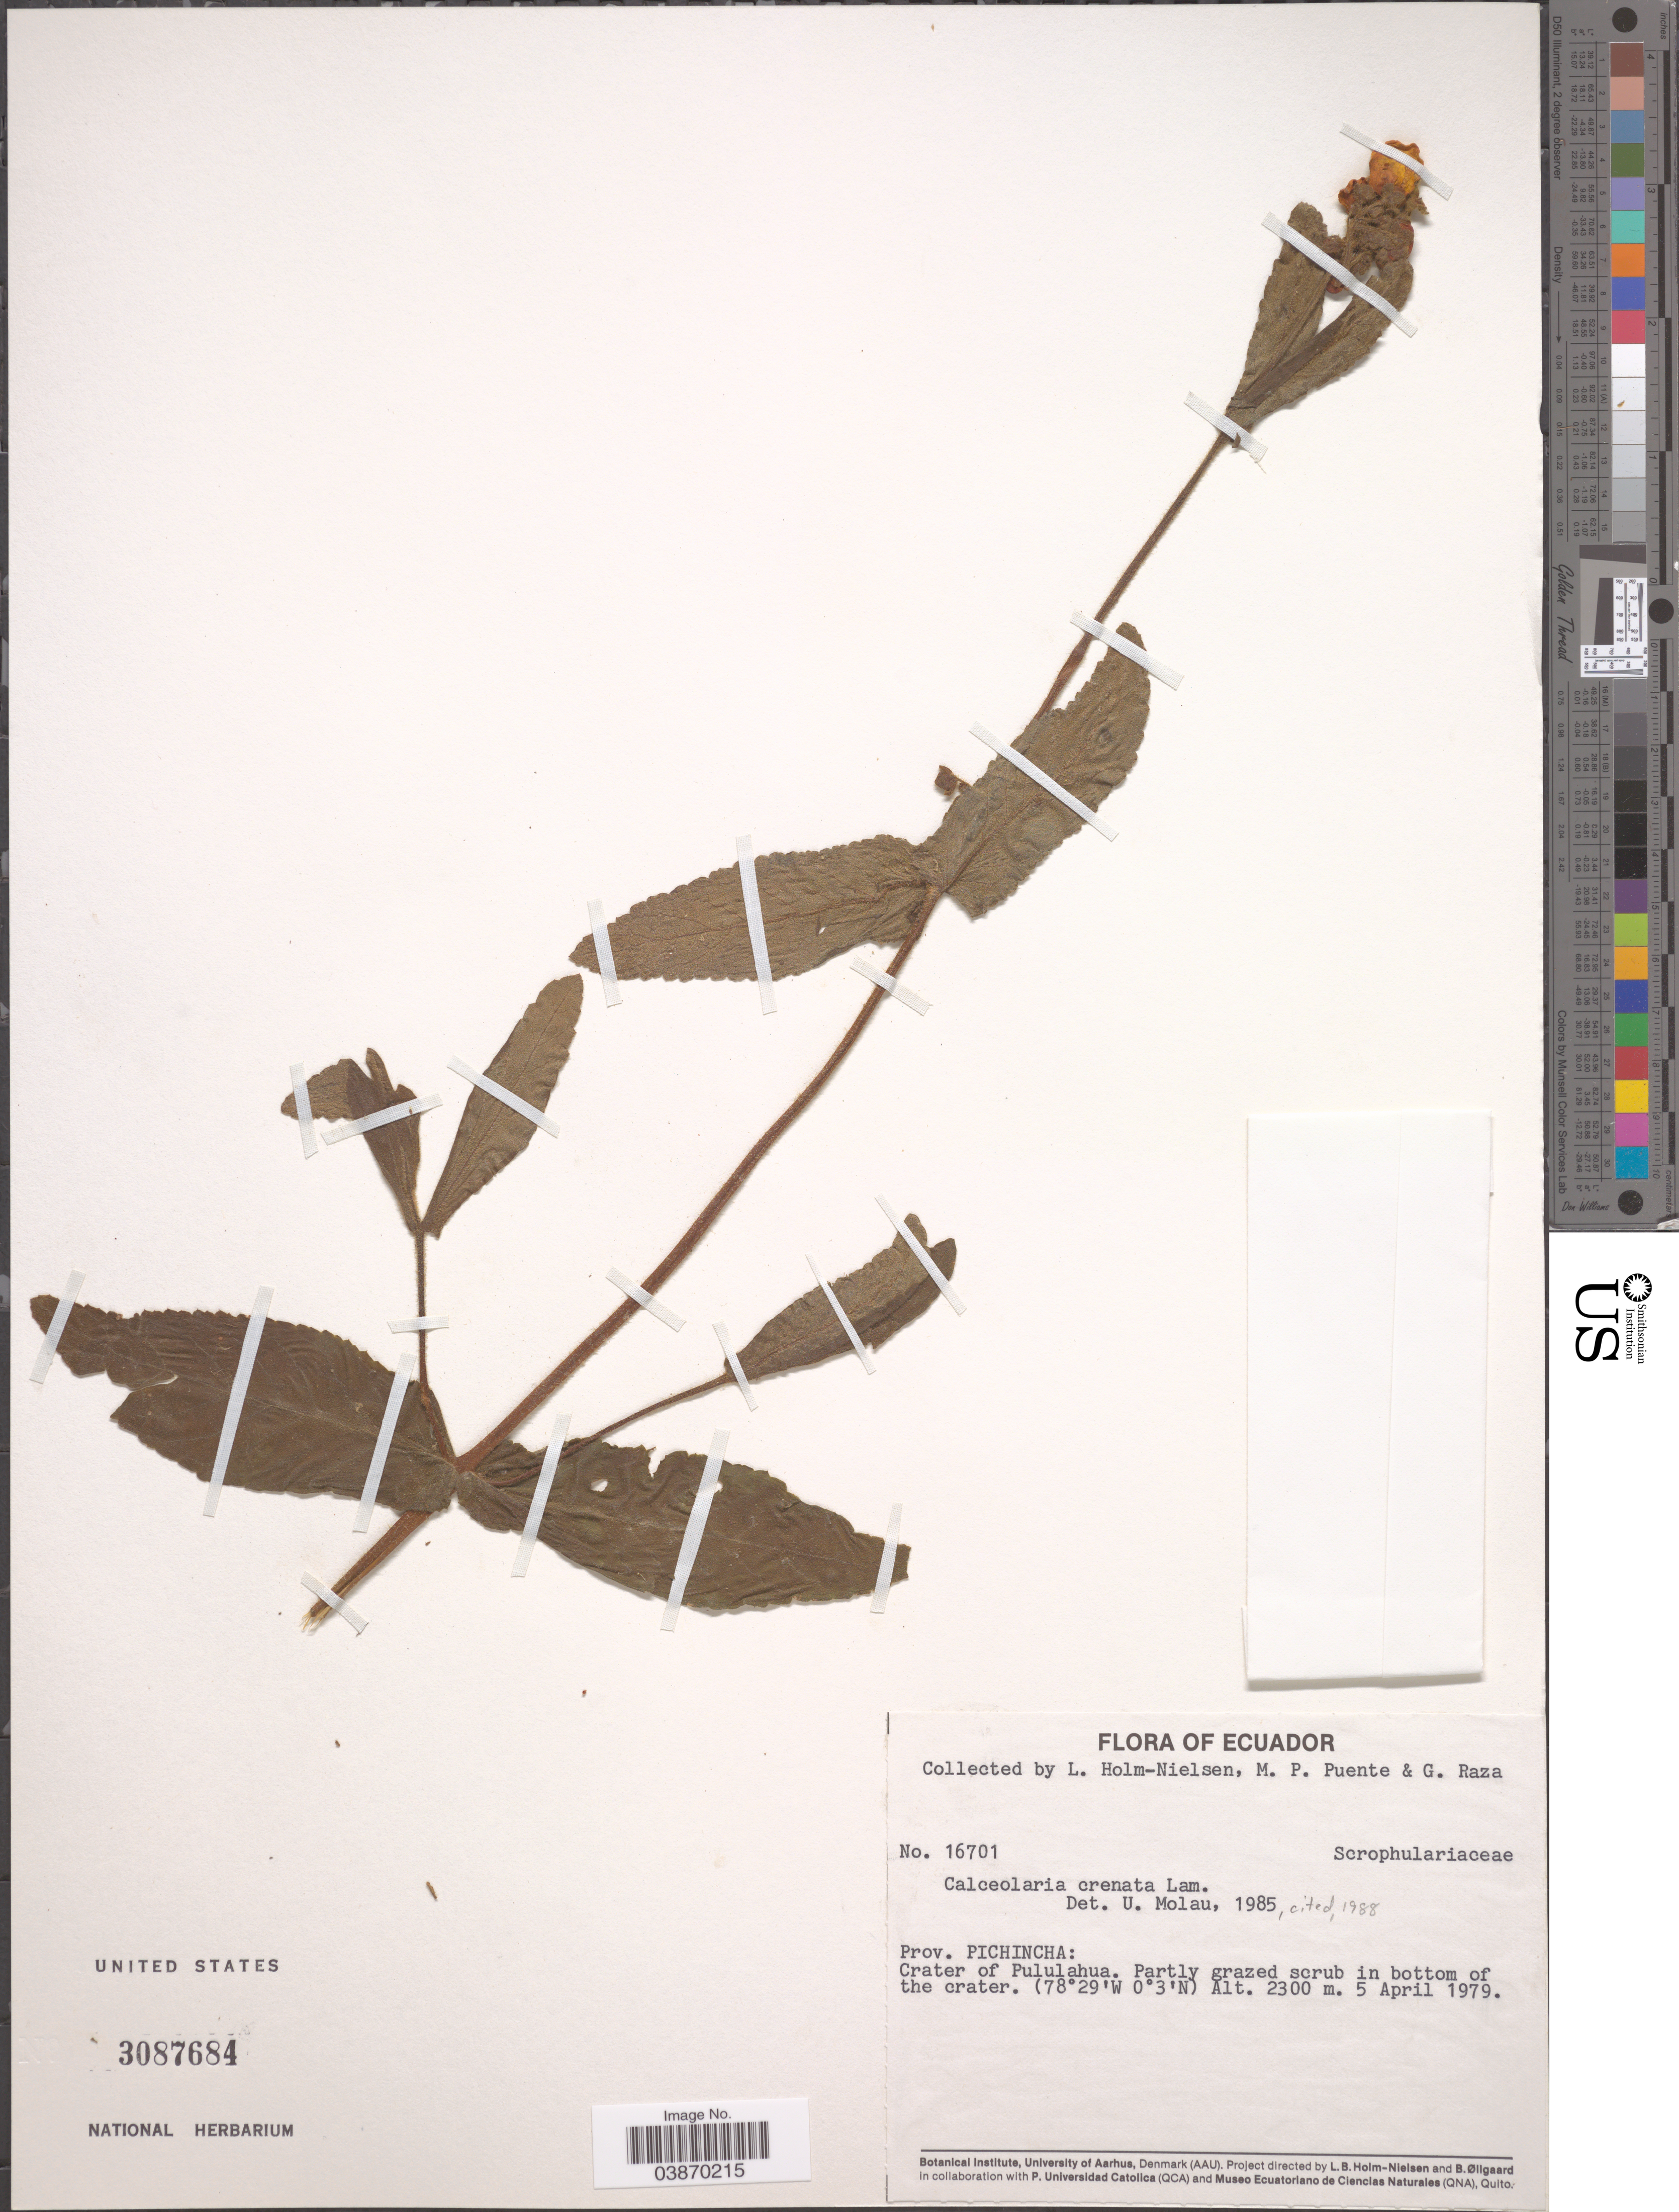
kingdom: Plantae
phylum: Tracheophyta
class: Magnoliopsida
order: Lamiales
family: Calceolariaceae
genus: Calceolaria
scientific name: Calceolaria crenata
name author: Lam.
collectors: L. B. Holm-Nielsen, M. Puente & G. Raza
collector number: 16701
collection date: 1979-04-05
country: Ecuador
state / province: Pichincha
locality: Crater of Pululahua.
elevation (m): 2300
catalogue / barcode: US 3087684